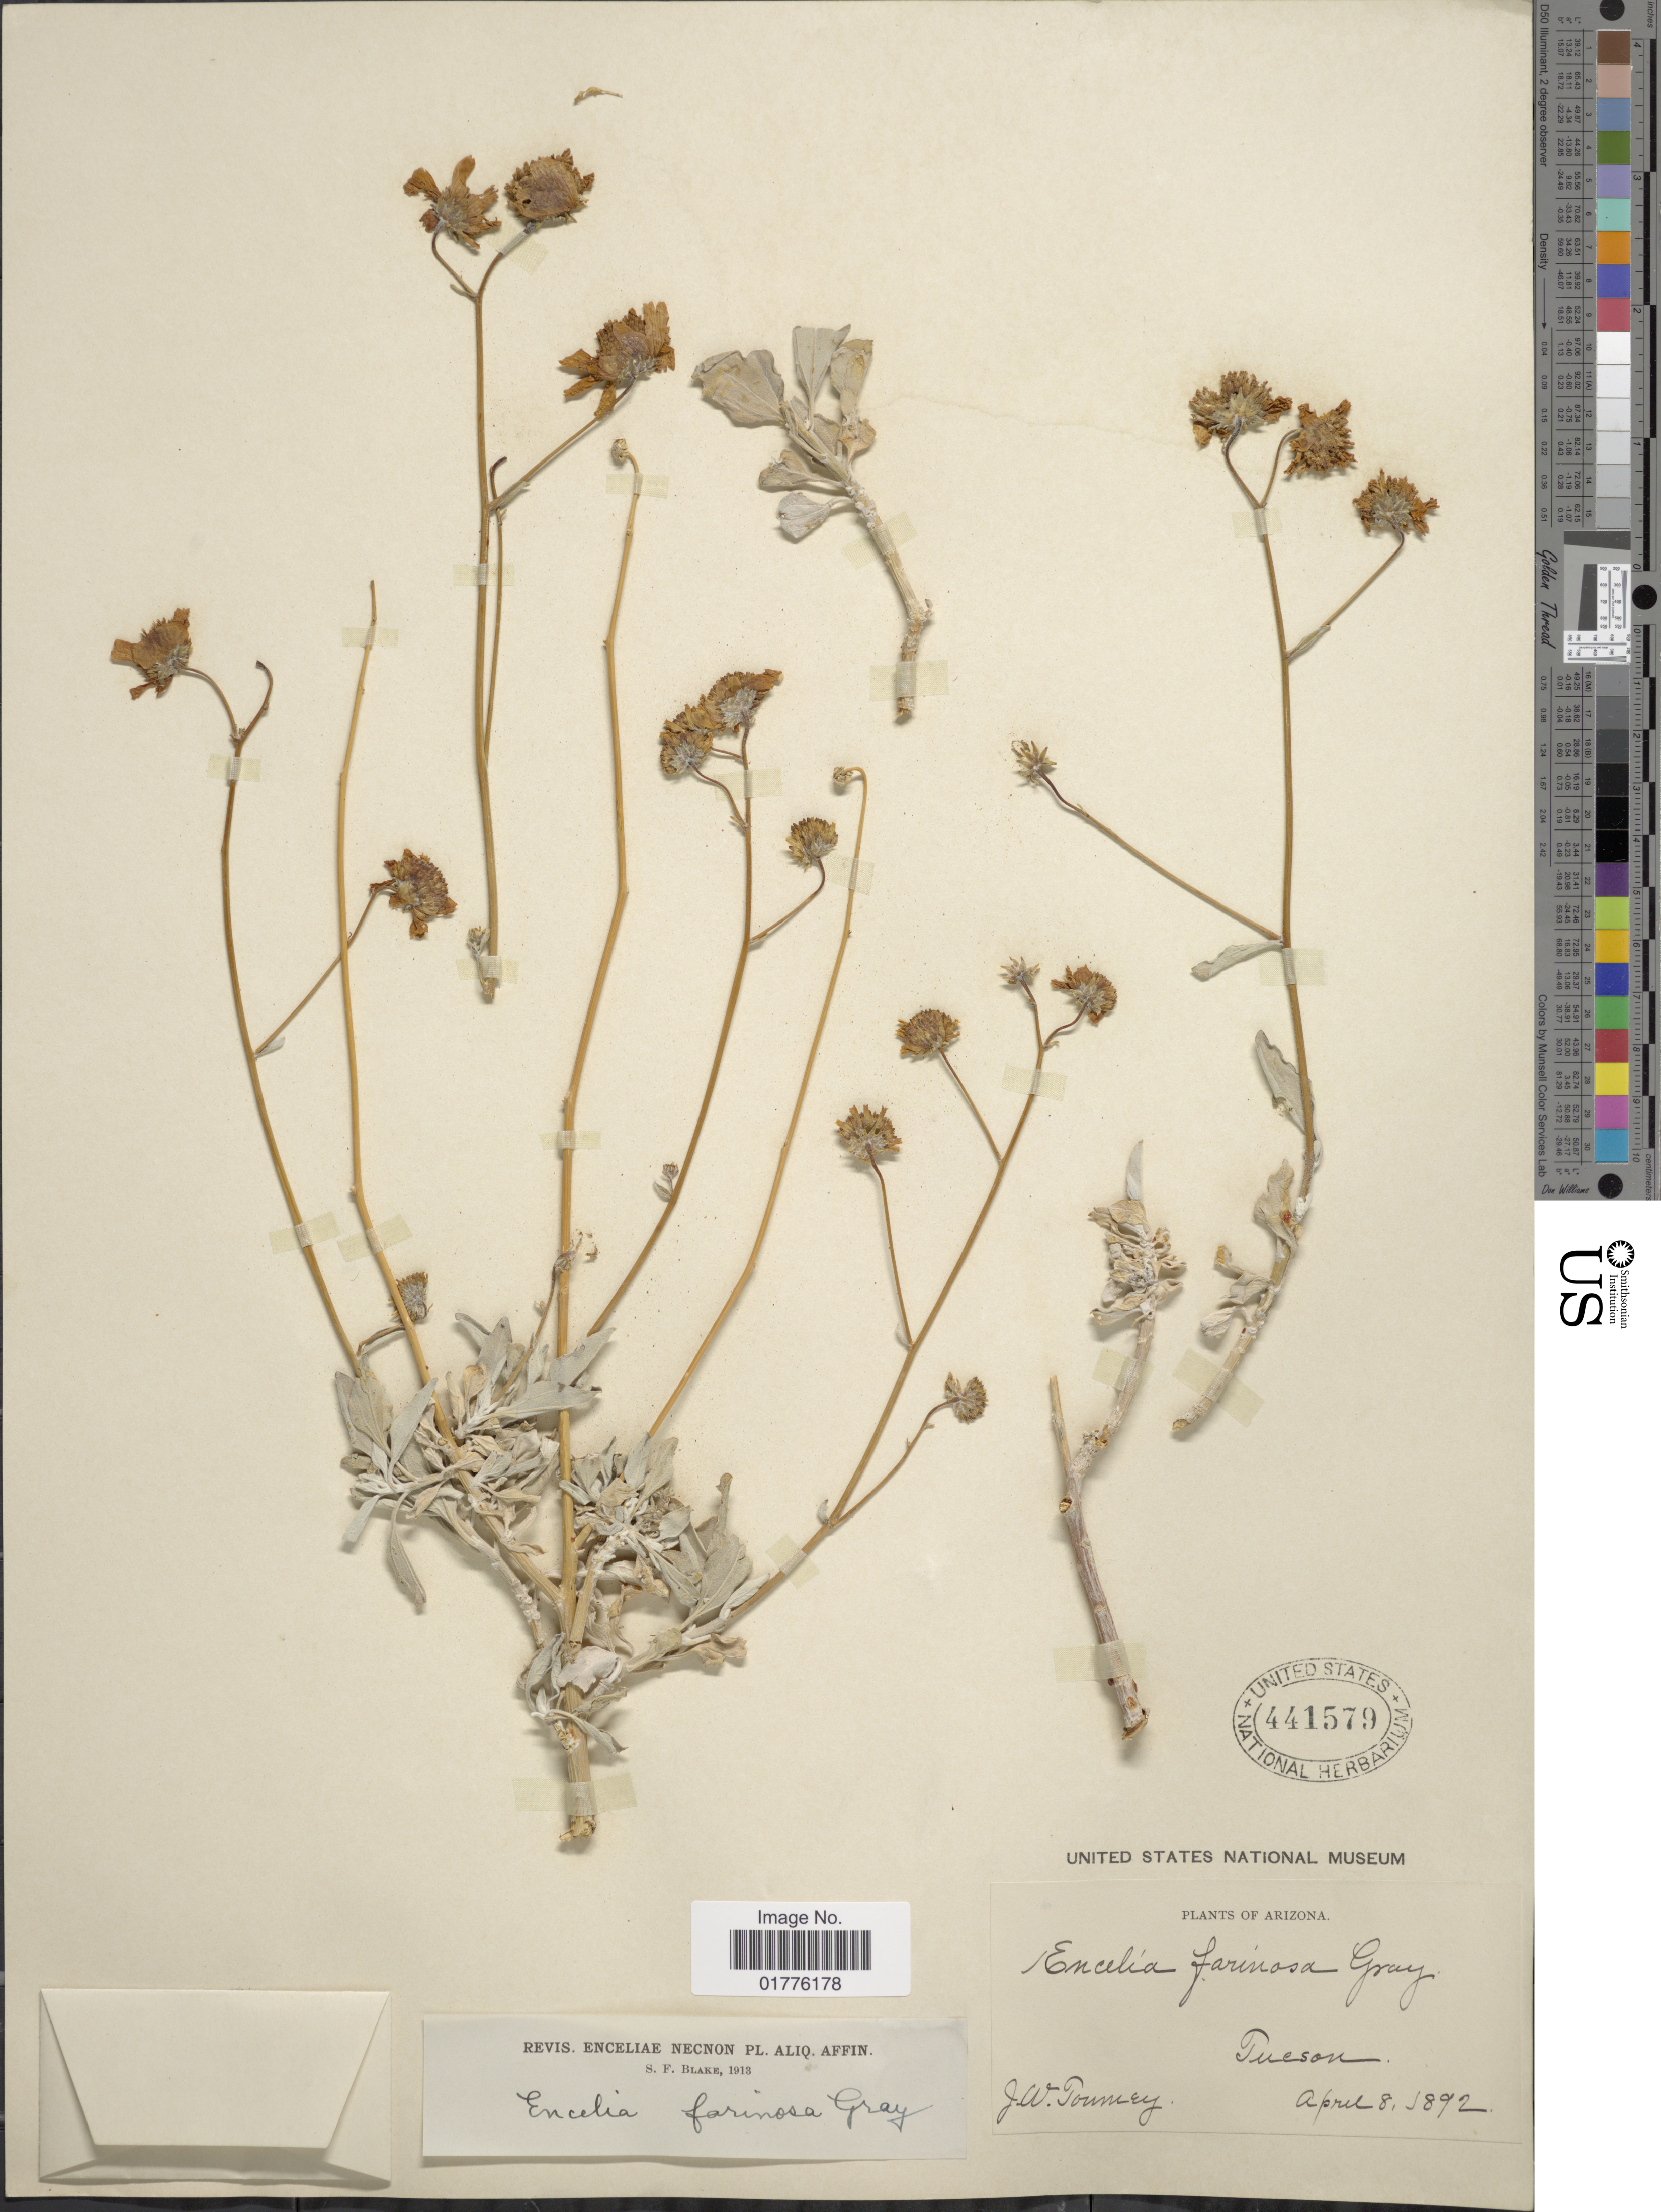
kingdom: Plantae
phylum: Tracheophyta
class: Magnoliopsida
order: Asterales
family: Asteraceae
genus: Encelia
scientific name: Encelia farinosa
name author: A. Gray ex Torr. in Emory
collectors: J. W. Toumey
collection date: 1892-04-08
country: United States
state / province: Arizona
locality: Tucson. Arizona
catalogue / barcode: US 441579